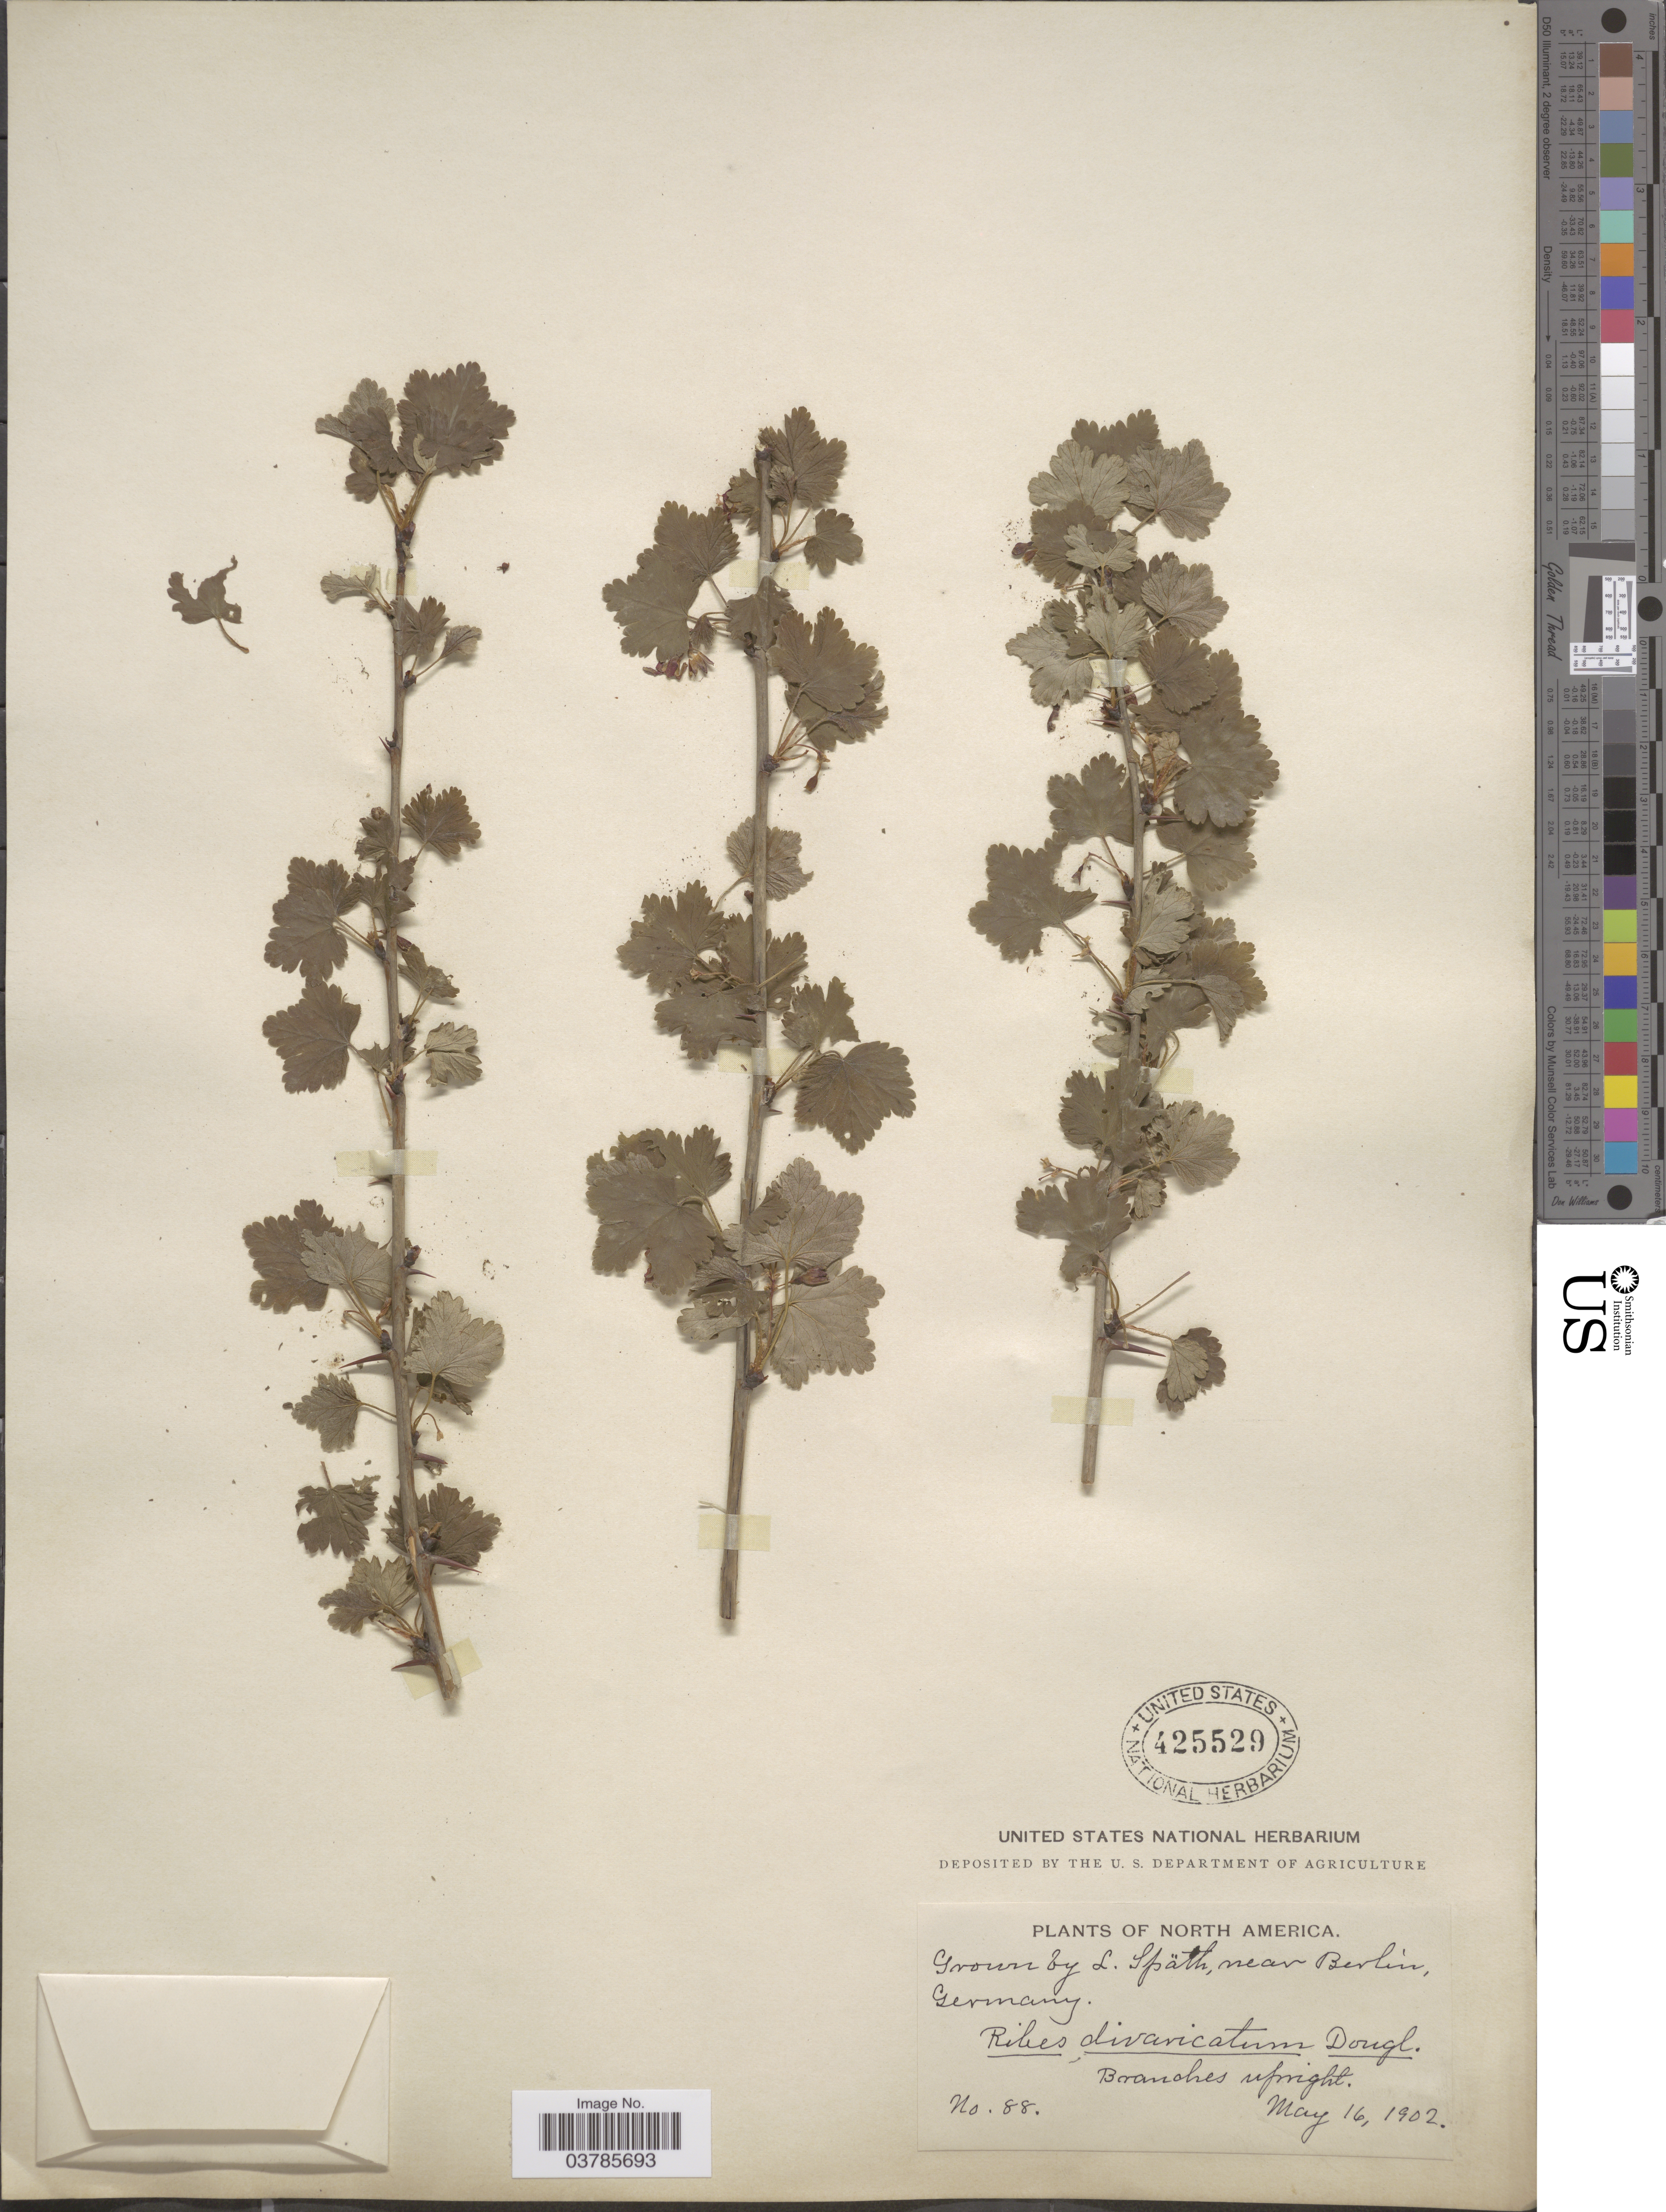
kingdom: Plantae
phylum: Tracheophyta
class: Magnoliopsida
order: Saxifragales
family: Grossulariaceae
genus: Ribes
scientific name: Ribes divaricatum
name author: Douglas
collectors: L. Späth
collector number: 88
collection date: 1902-05-16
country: Germany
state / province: Berlin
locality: Near Berlin.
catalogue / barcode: US 425529